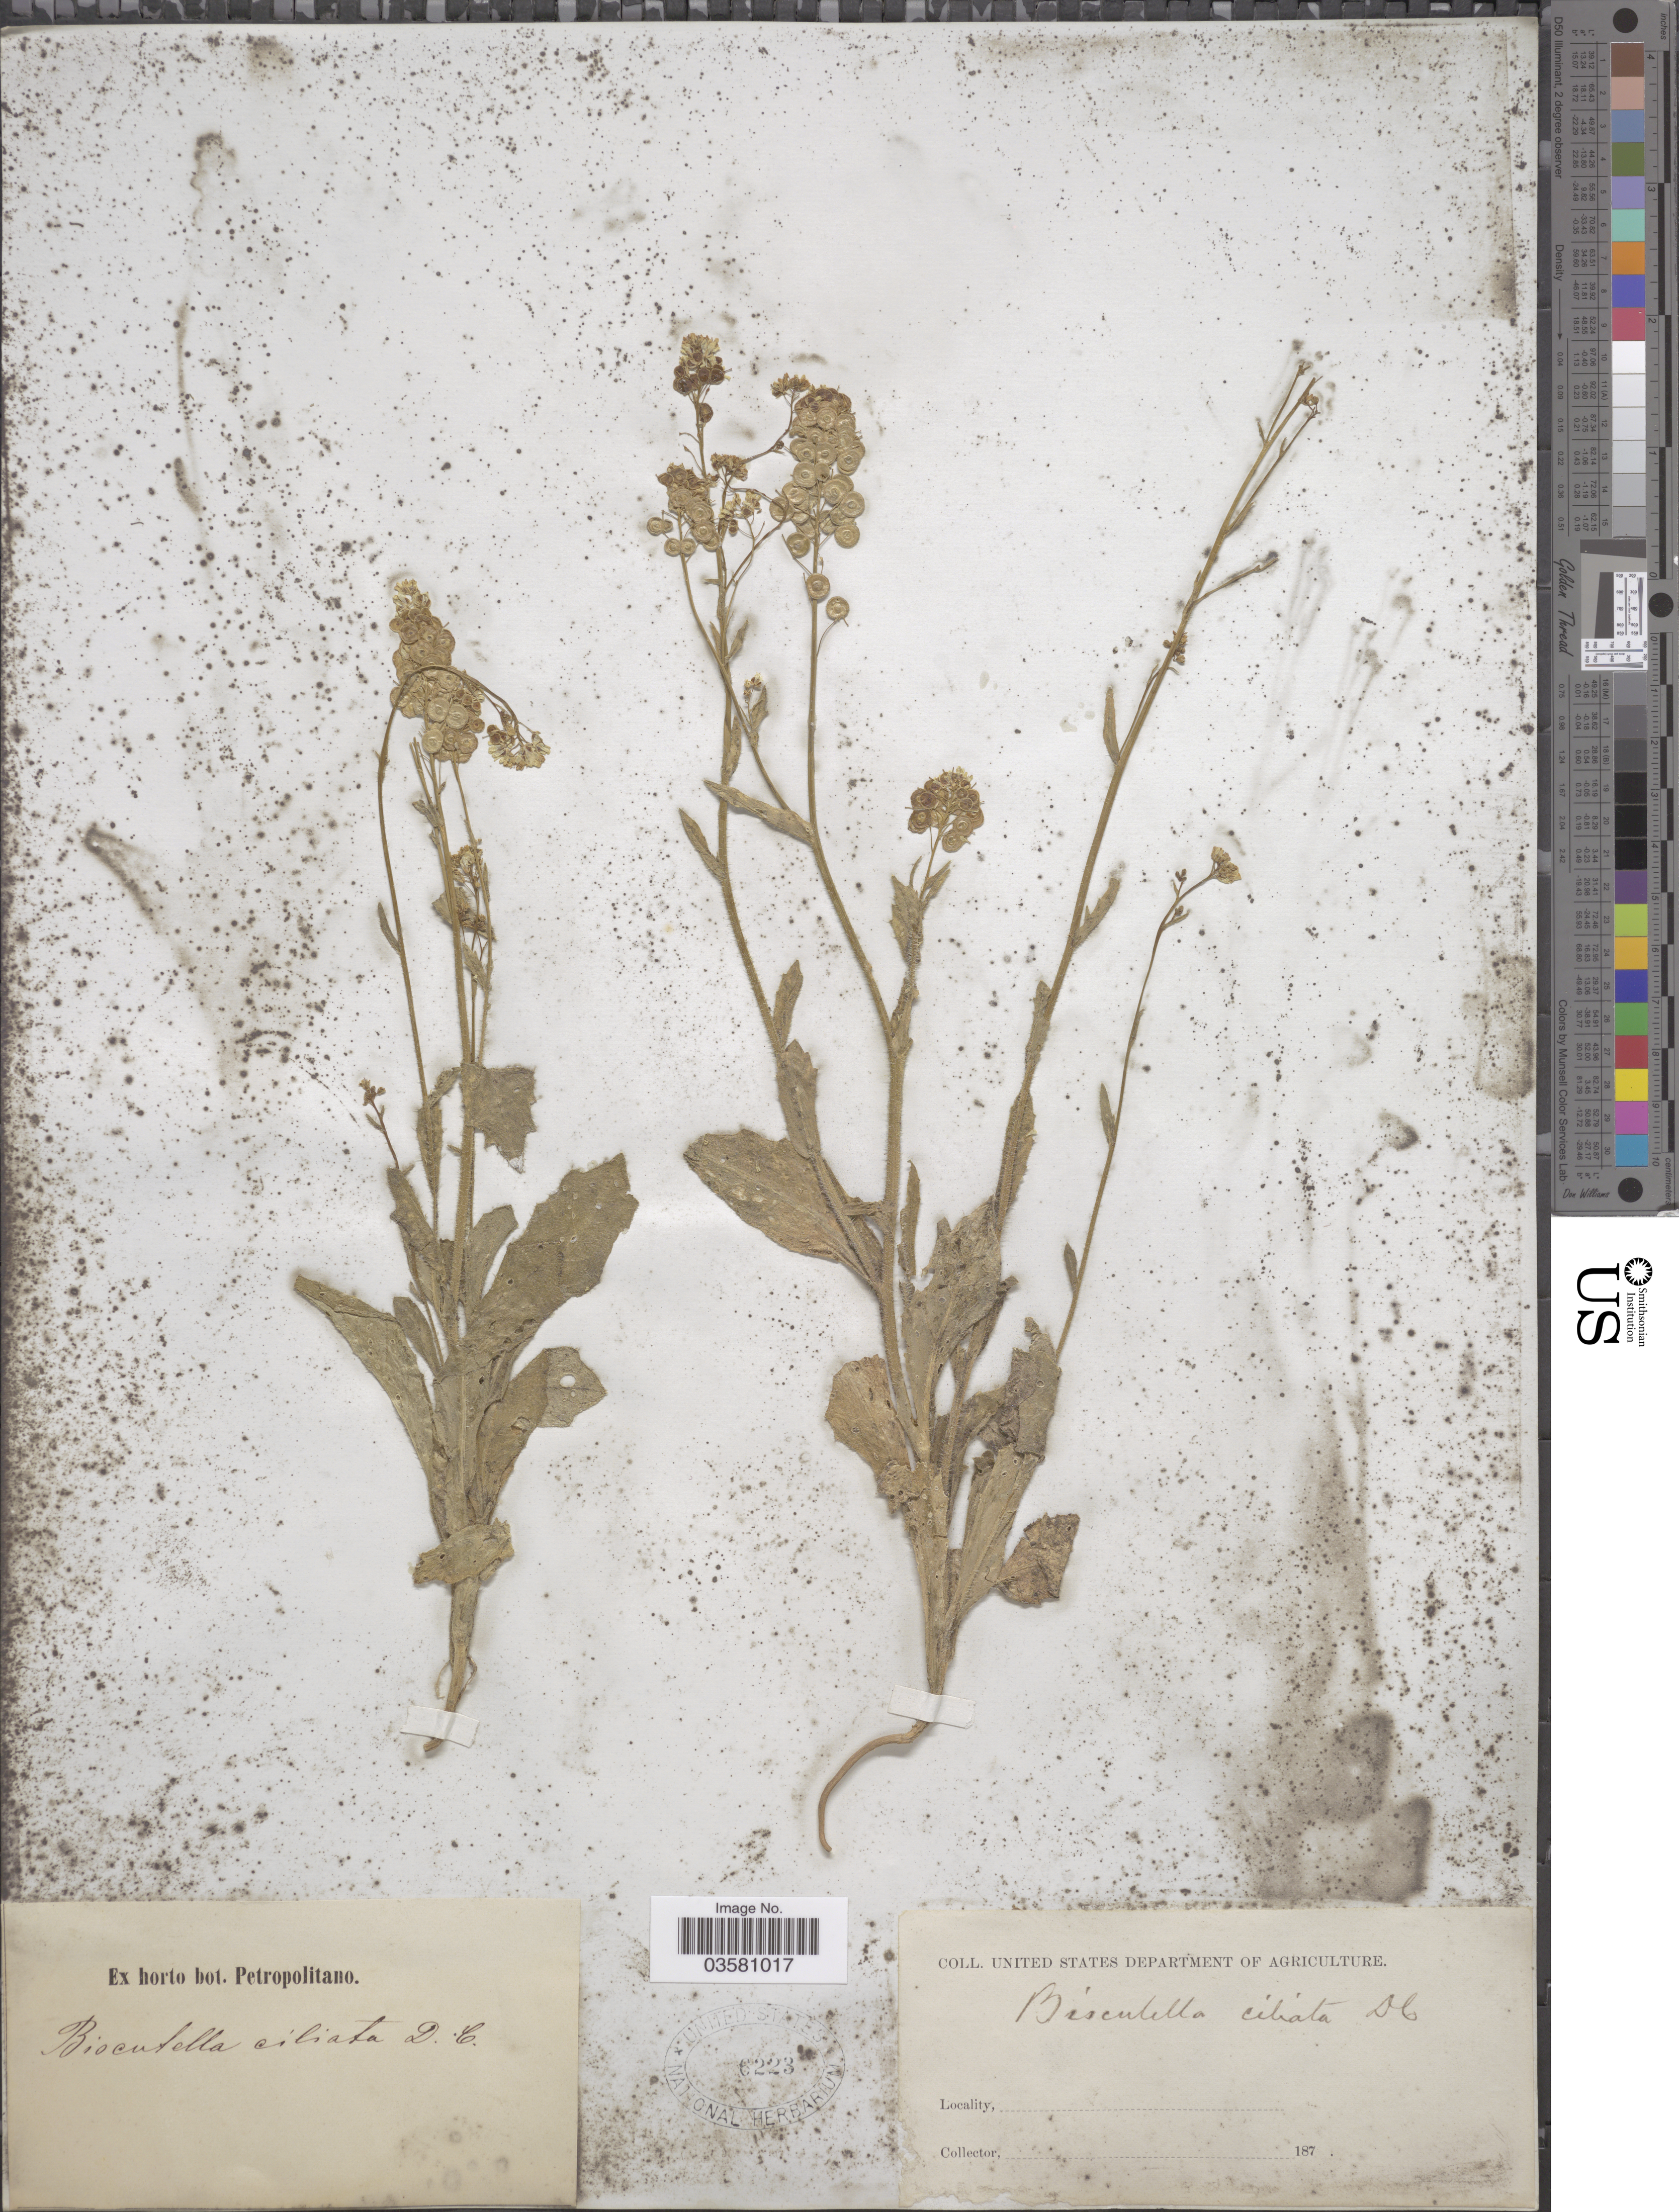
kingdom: Plantae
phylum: Tracheophyta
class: Magnoliopsida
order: Brassicales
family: Brassicaceae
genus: Biscutella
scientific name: Biscutella ciliata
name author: DC.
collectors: ex Horto Bot. Petropolitano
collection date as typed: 187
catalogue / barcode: US 6223